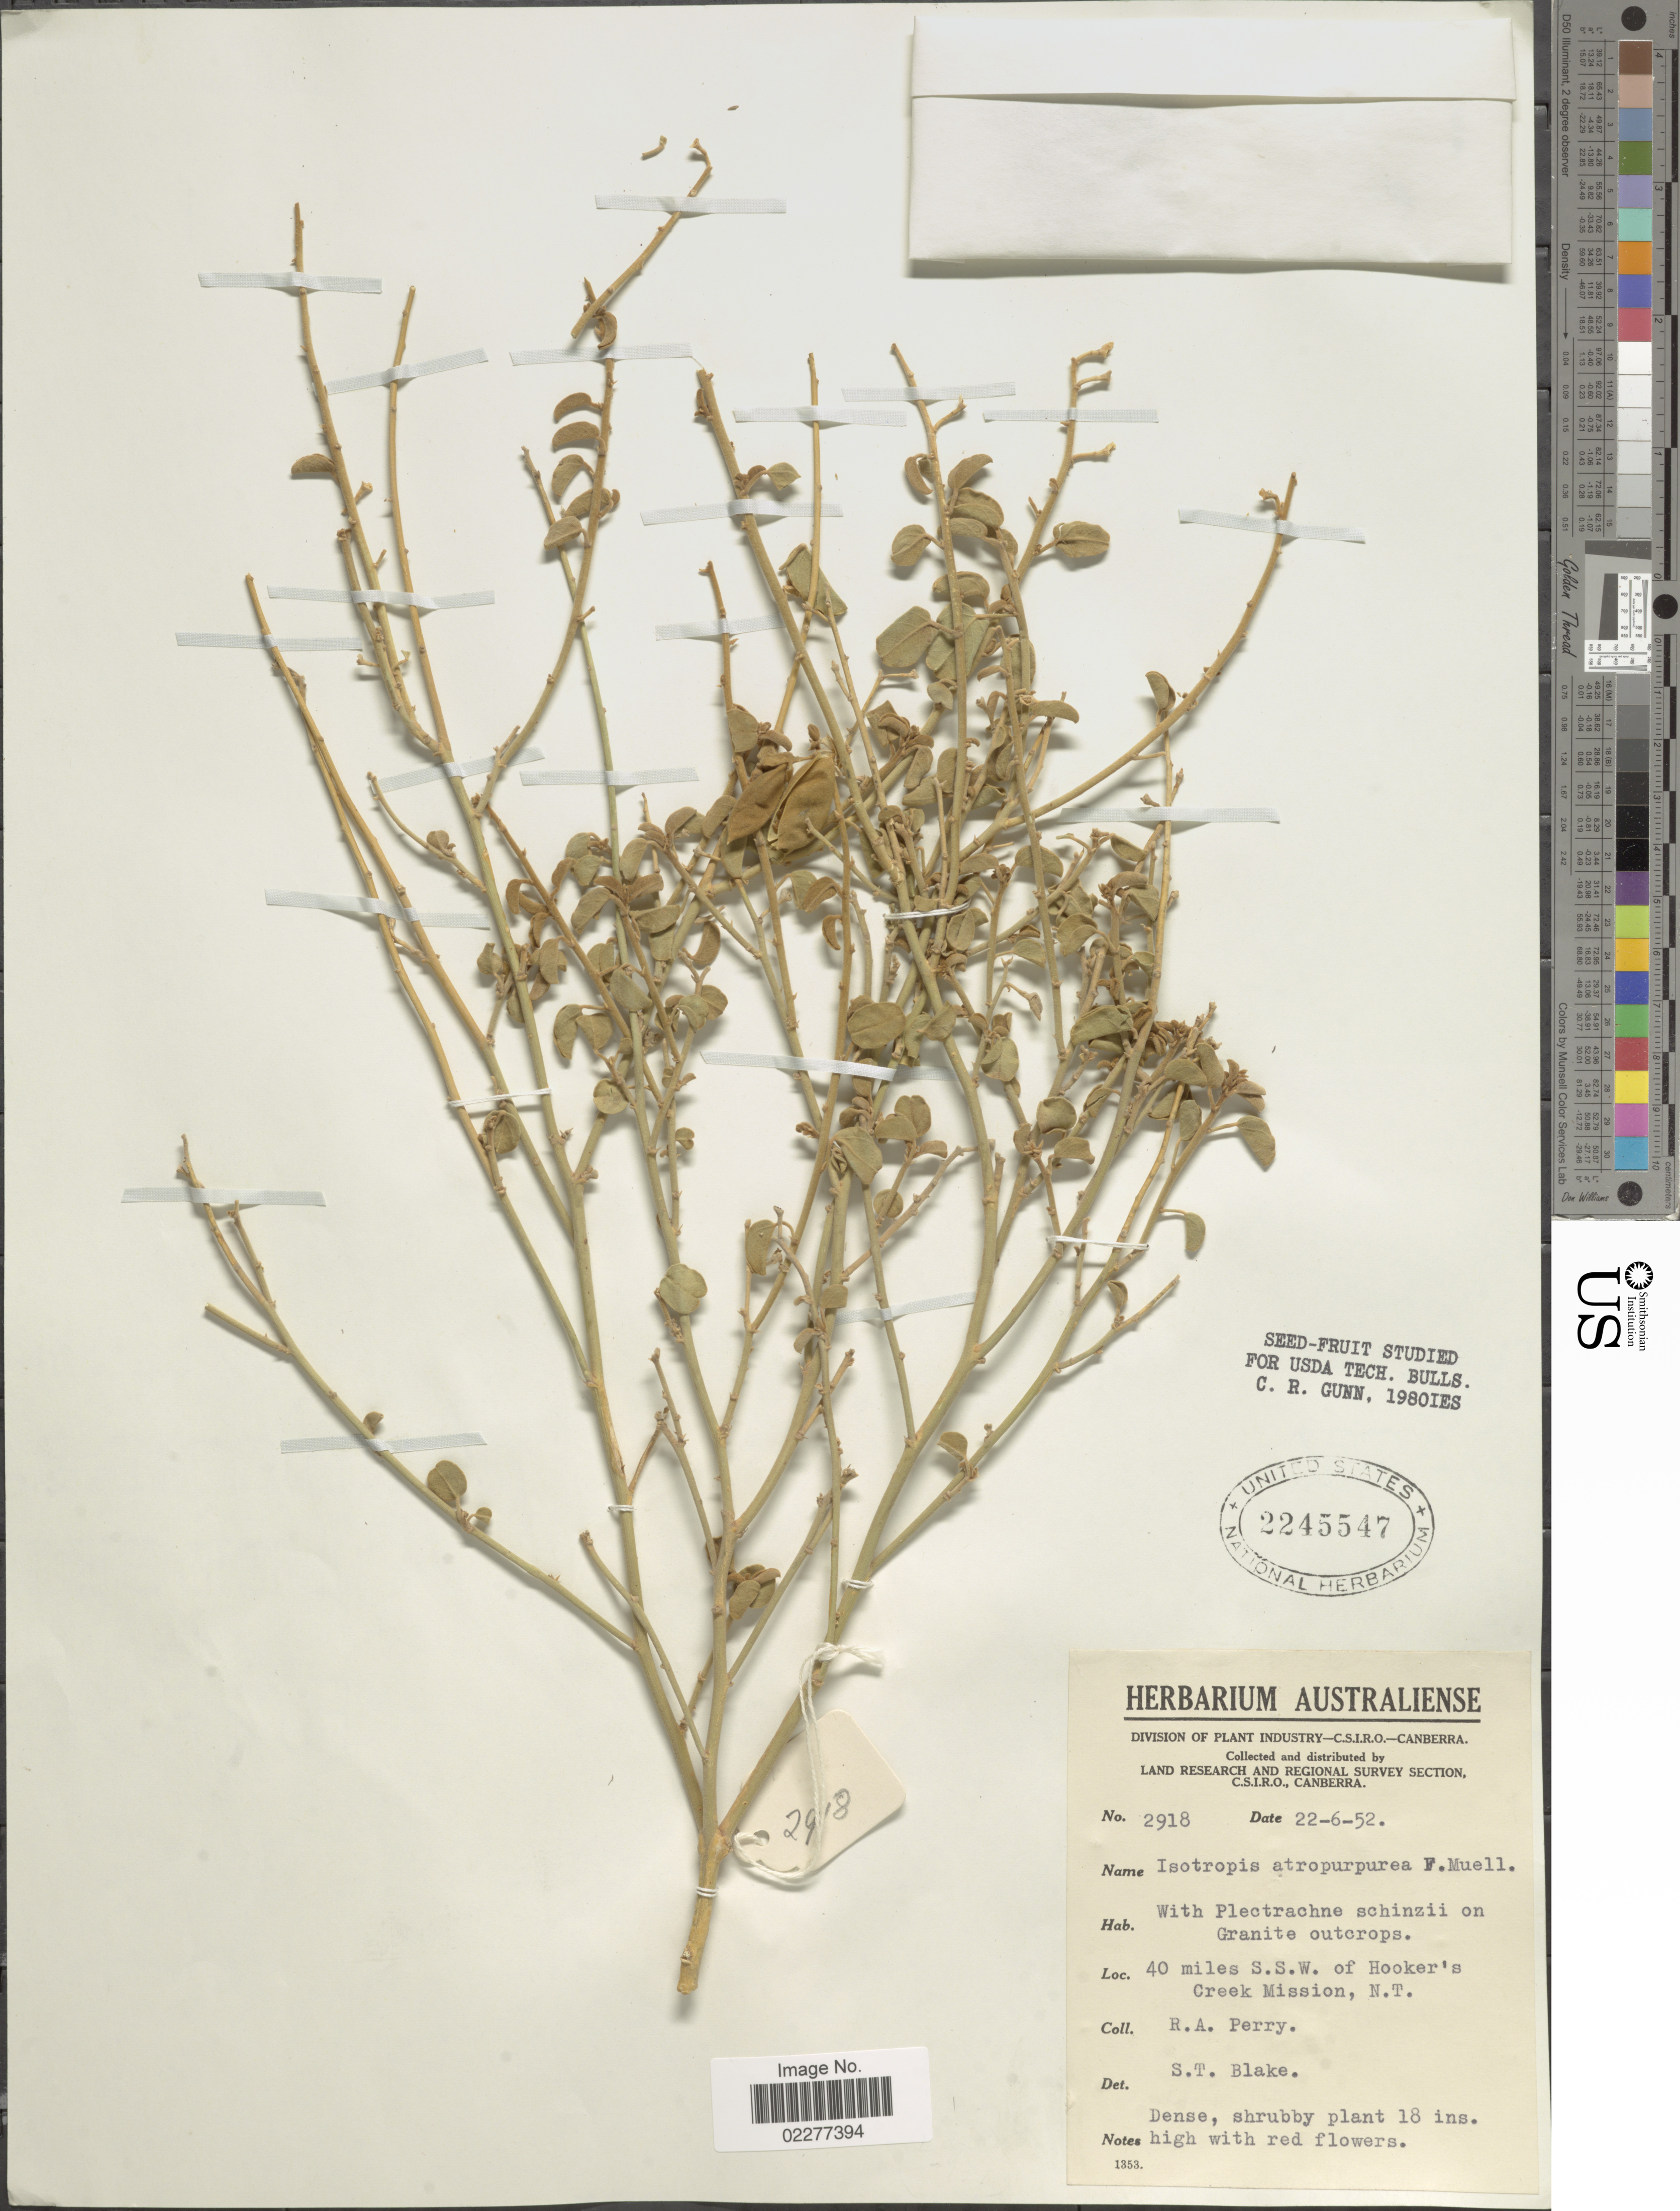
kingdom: Plantae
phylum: Tracheophyta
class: Magnoliopsida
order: Fabales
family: Fabaceae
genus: Isotropis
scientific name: Isotropis atropurpurea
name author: F. Muell.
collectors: Perry, R. A.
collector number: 2918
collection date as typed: Transcribed d/m/y: 22/6/52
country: Australia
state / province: Northern Territory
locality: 40 miles S.S. W of Hooker's Creek Mission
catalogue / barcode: US 2245547